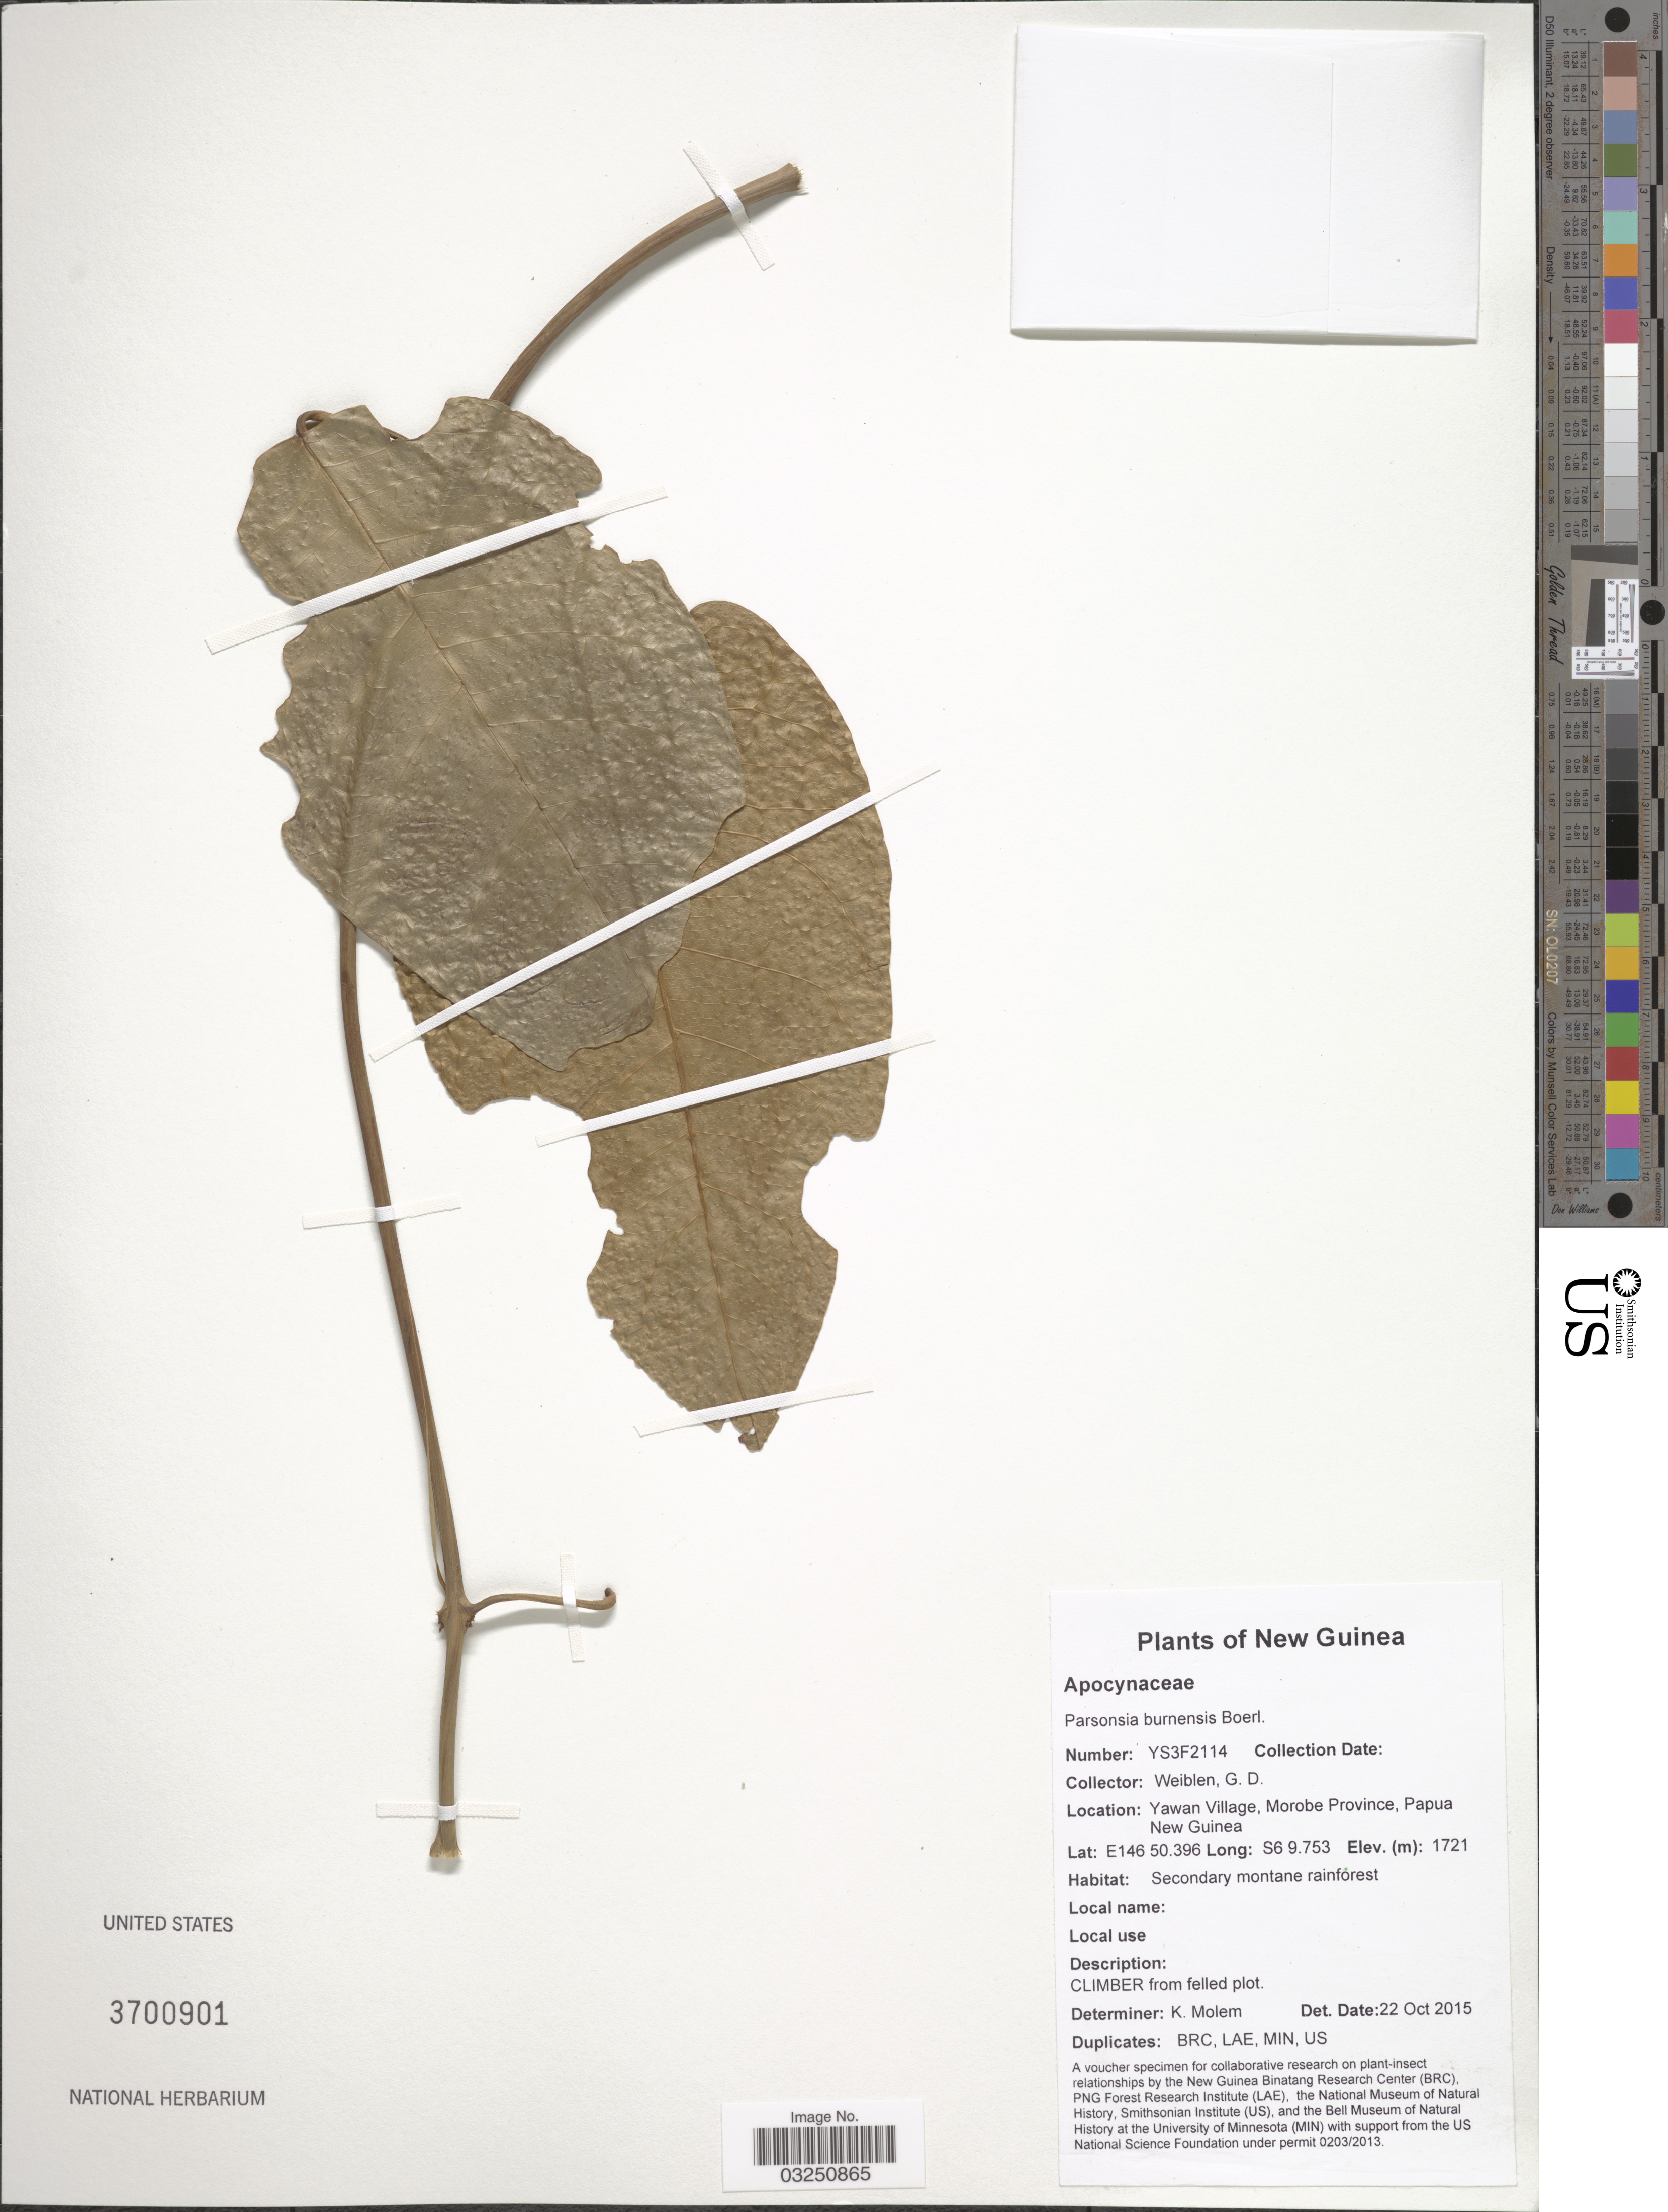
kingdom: Plantae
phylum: Tracheophyta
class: Magnoliopsida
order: Gentianales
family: Apocynaceae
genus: Parsonsia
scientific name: Parsonsia buruensis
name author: (Teysm. & Binn.) Boerl.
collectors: G. D. Weiblen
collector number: YS3F2114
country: Papua New Guinea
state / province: Morobe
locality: New Guinea. Yawan Village, Morobe Province, Papua New Guinea.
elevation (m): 11721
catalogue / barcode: US 3700901